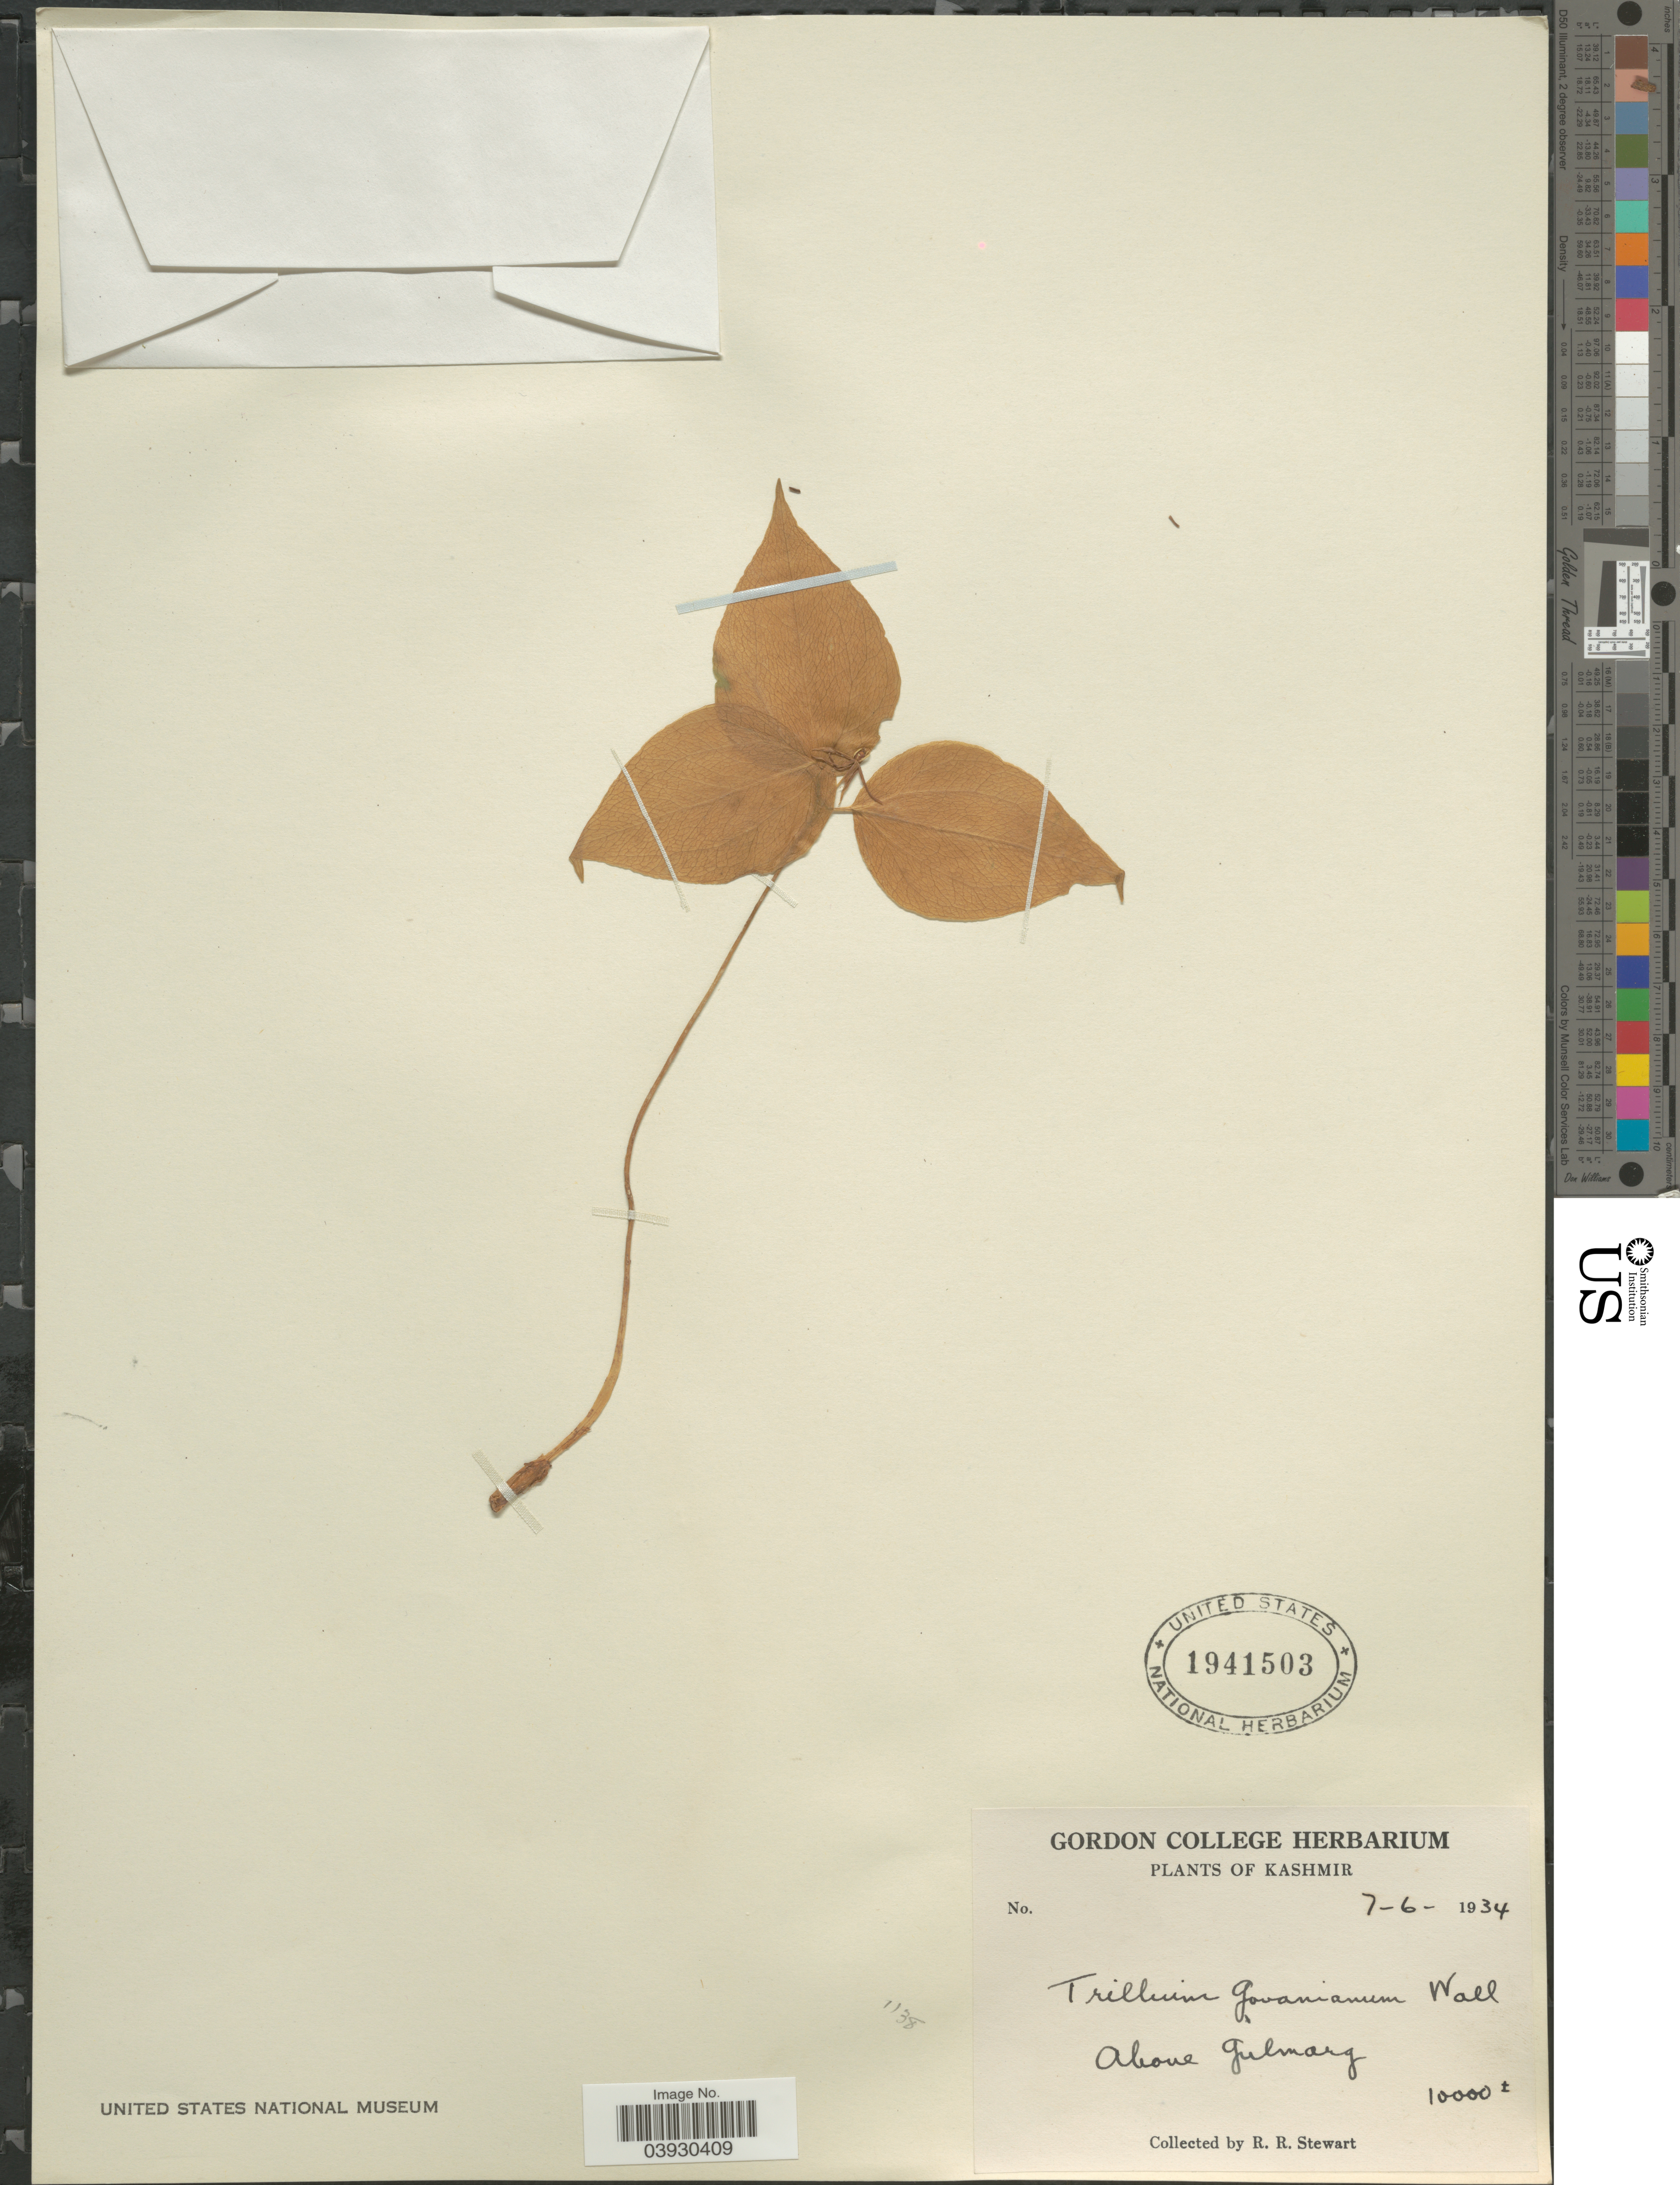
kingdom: Plantae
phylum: Tracheophyta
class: Liliopsida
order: Liliales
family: Melanthiaceae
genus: Trillium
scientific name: Trillium govanianum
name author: Wall. ex D. Don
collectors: R. Stewart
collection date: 1934-06-07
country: India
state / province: Jammu and Kashmir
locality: Kashmir. Above Gulmarg.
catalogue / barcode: US 1941503